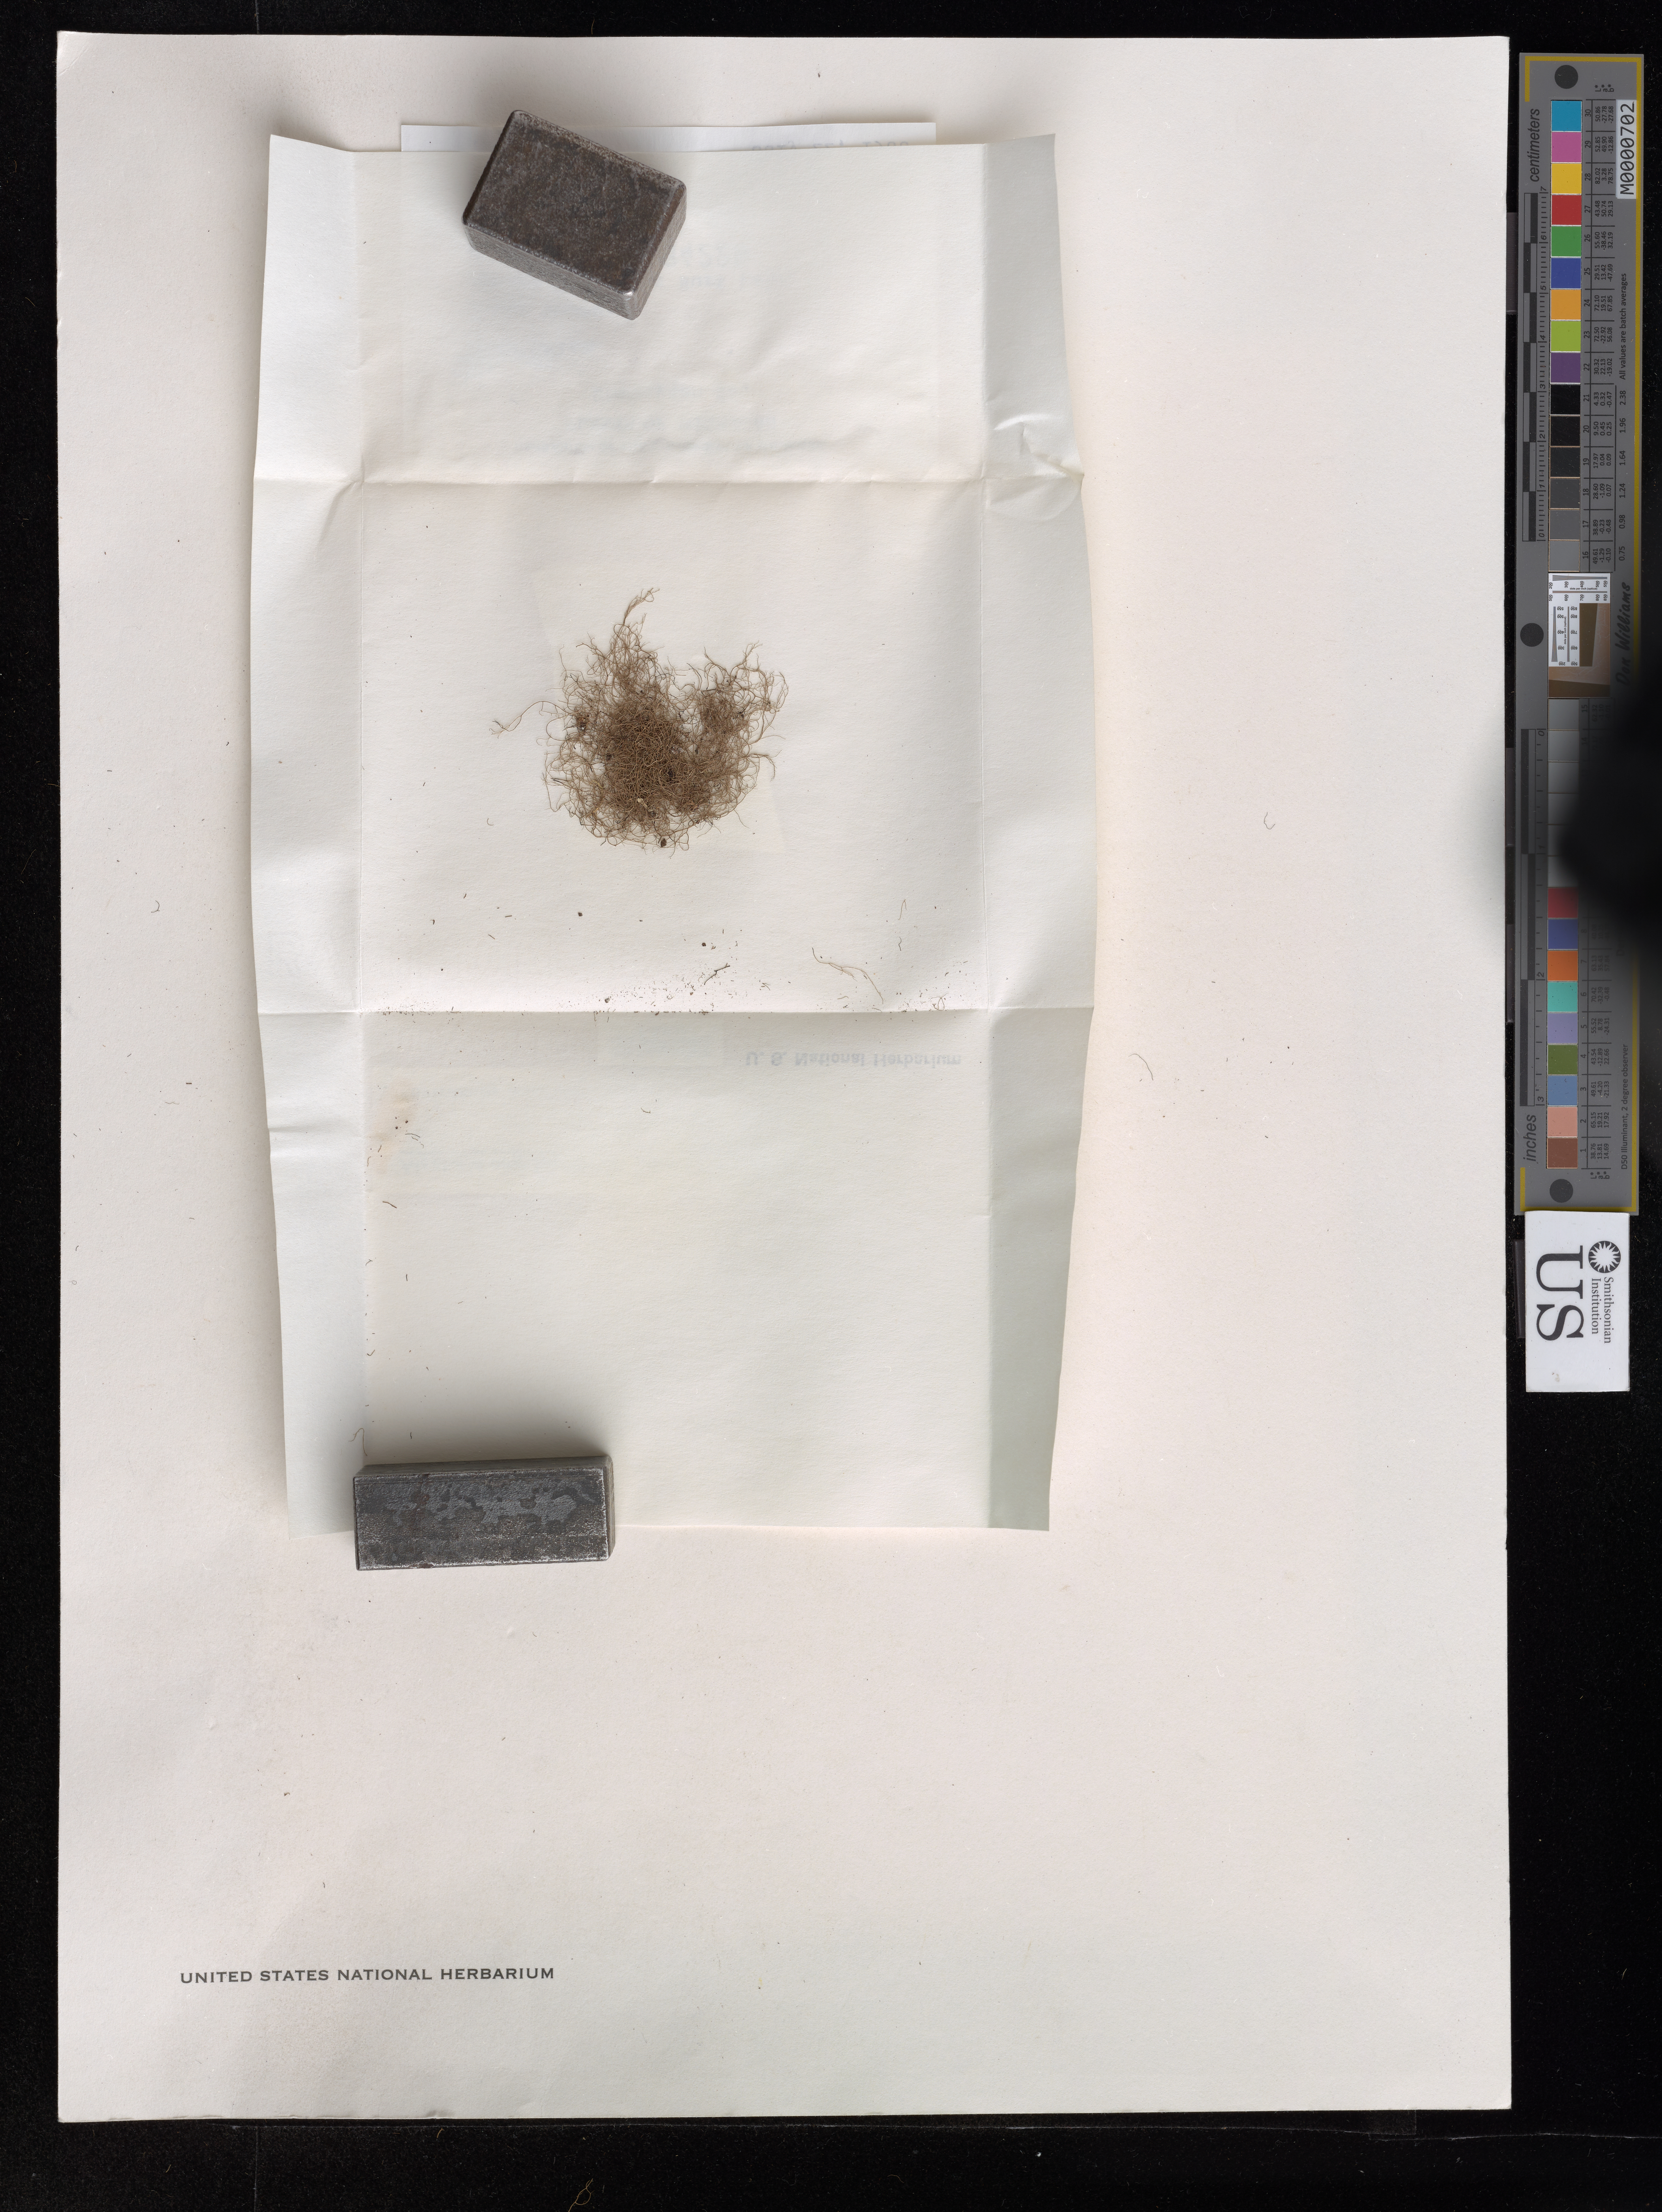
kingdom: Fungi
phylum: Ascomycota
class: Lecanoromycetes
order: Lecanorales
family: Parmeliaceae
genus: Bryoria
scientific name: Bryoria trichodes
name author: (Michx.) Brodo & D.Hawksw.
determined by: McMullin, R. Troy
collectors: M. Hale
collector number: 34229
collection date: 1968-07-22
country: United States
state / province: Michigan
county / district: Cheboygan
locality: Cedar swamp at Reeses Bog, near Burt Lake.